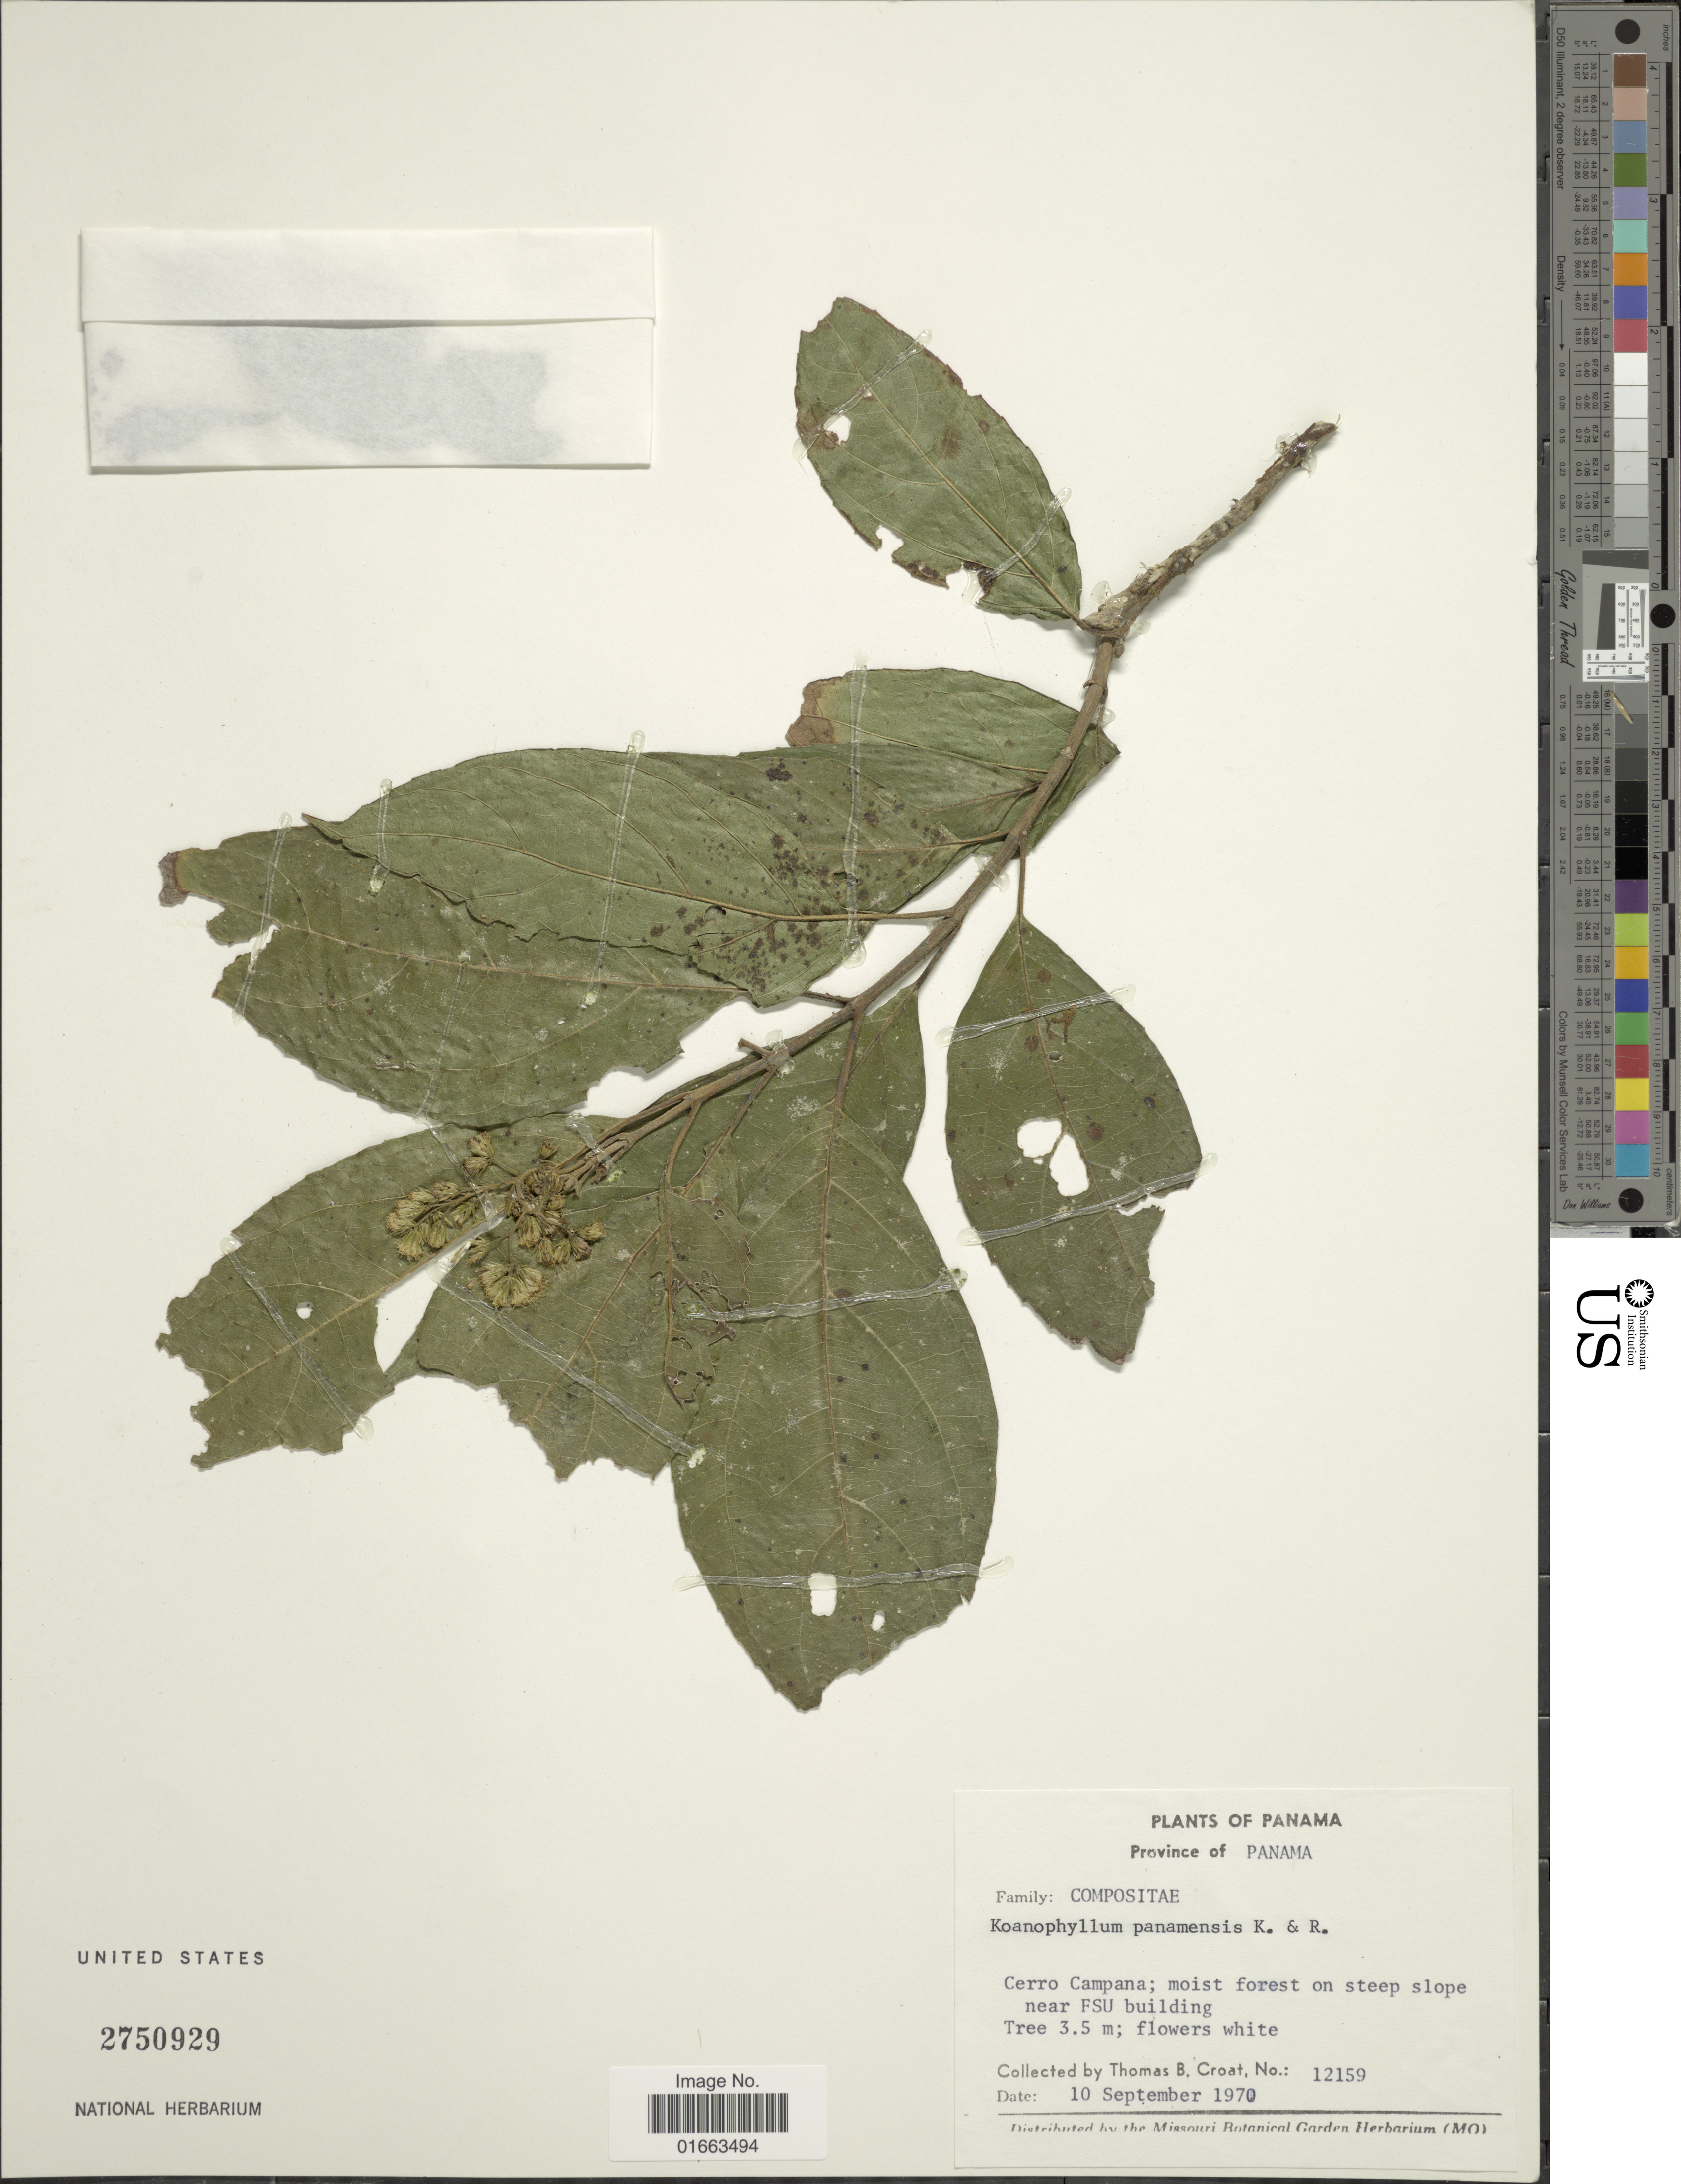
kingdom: Plantae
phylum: Tracheophyta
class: Magnoliopsida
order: Asterales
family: Asteraceae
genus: Koanophyllon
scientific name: Koanophyllon panamensis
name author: R.M. King & H. Rob.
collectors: T. B. Croat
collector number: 12159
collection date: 1970-09-10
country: Panama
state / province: Panamá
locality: Cerro Campana; moist forest on steep slope near FSU building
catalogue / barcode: US 2750929